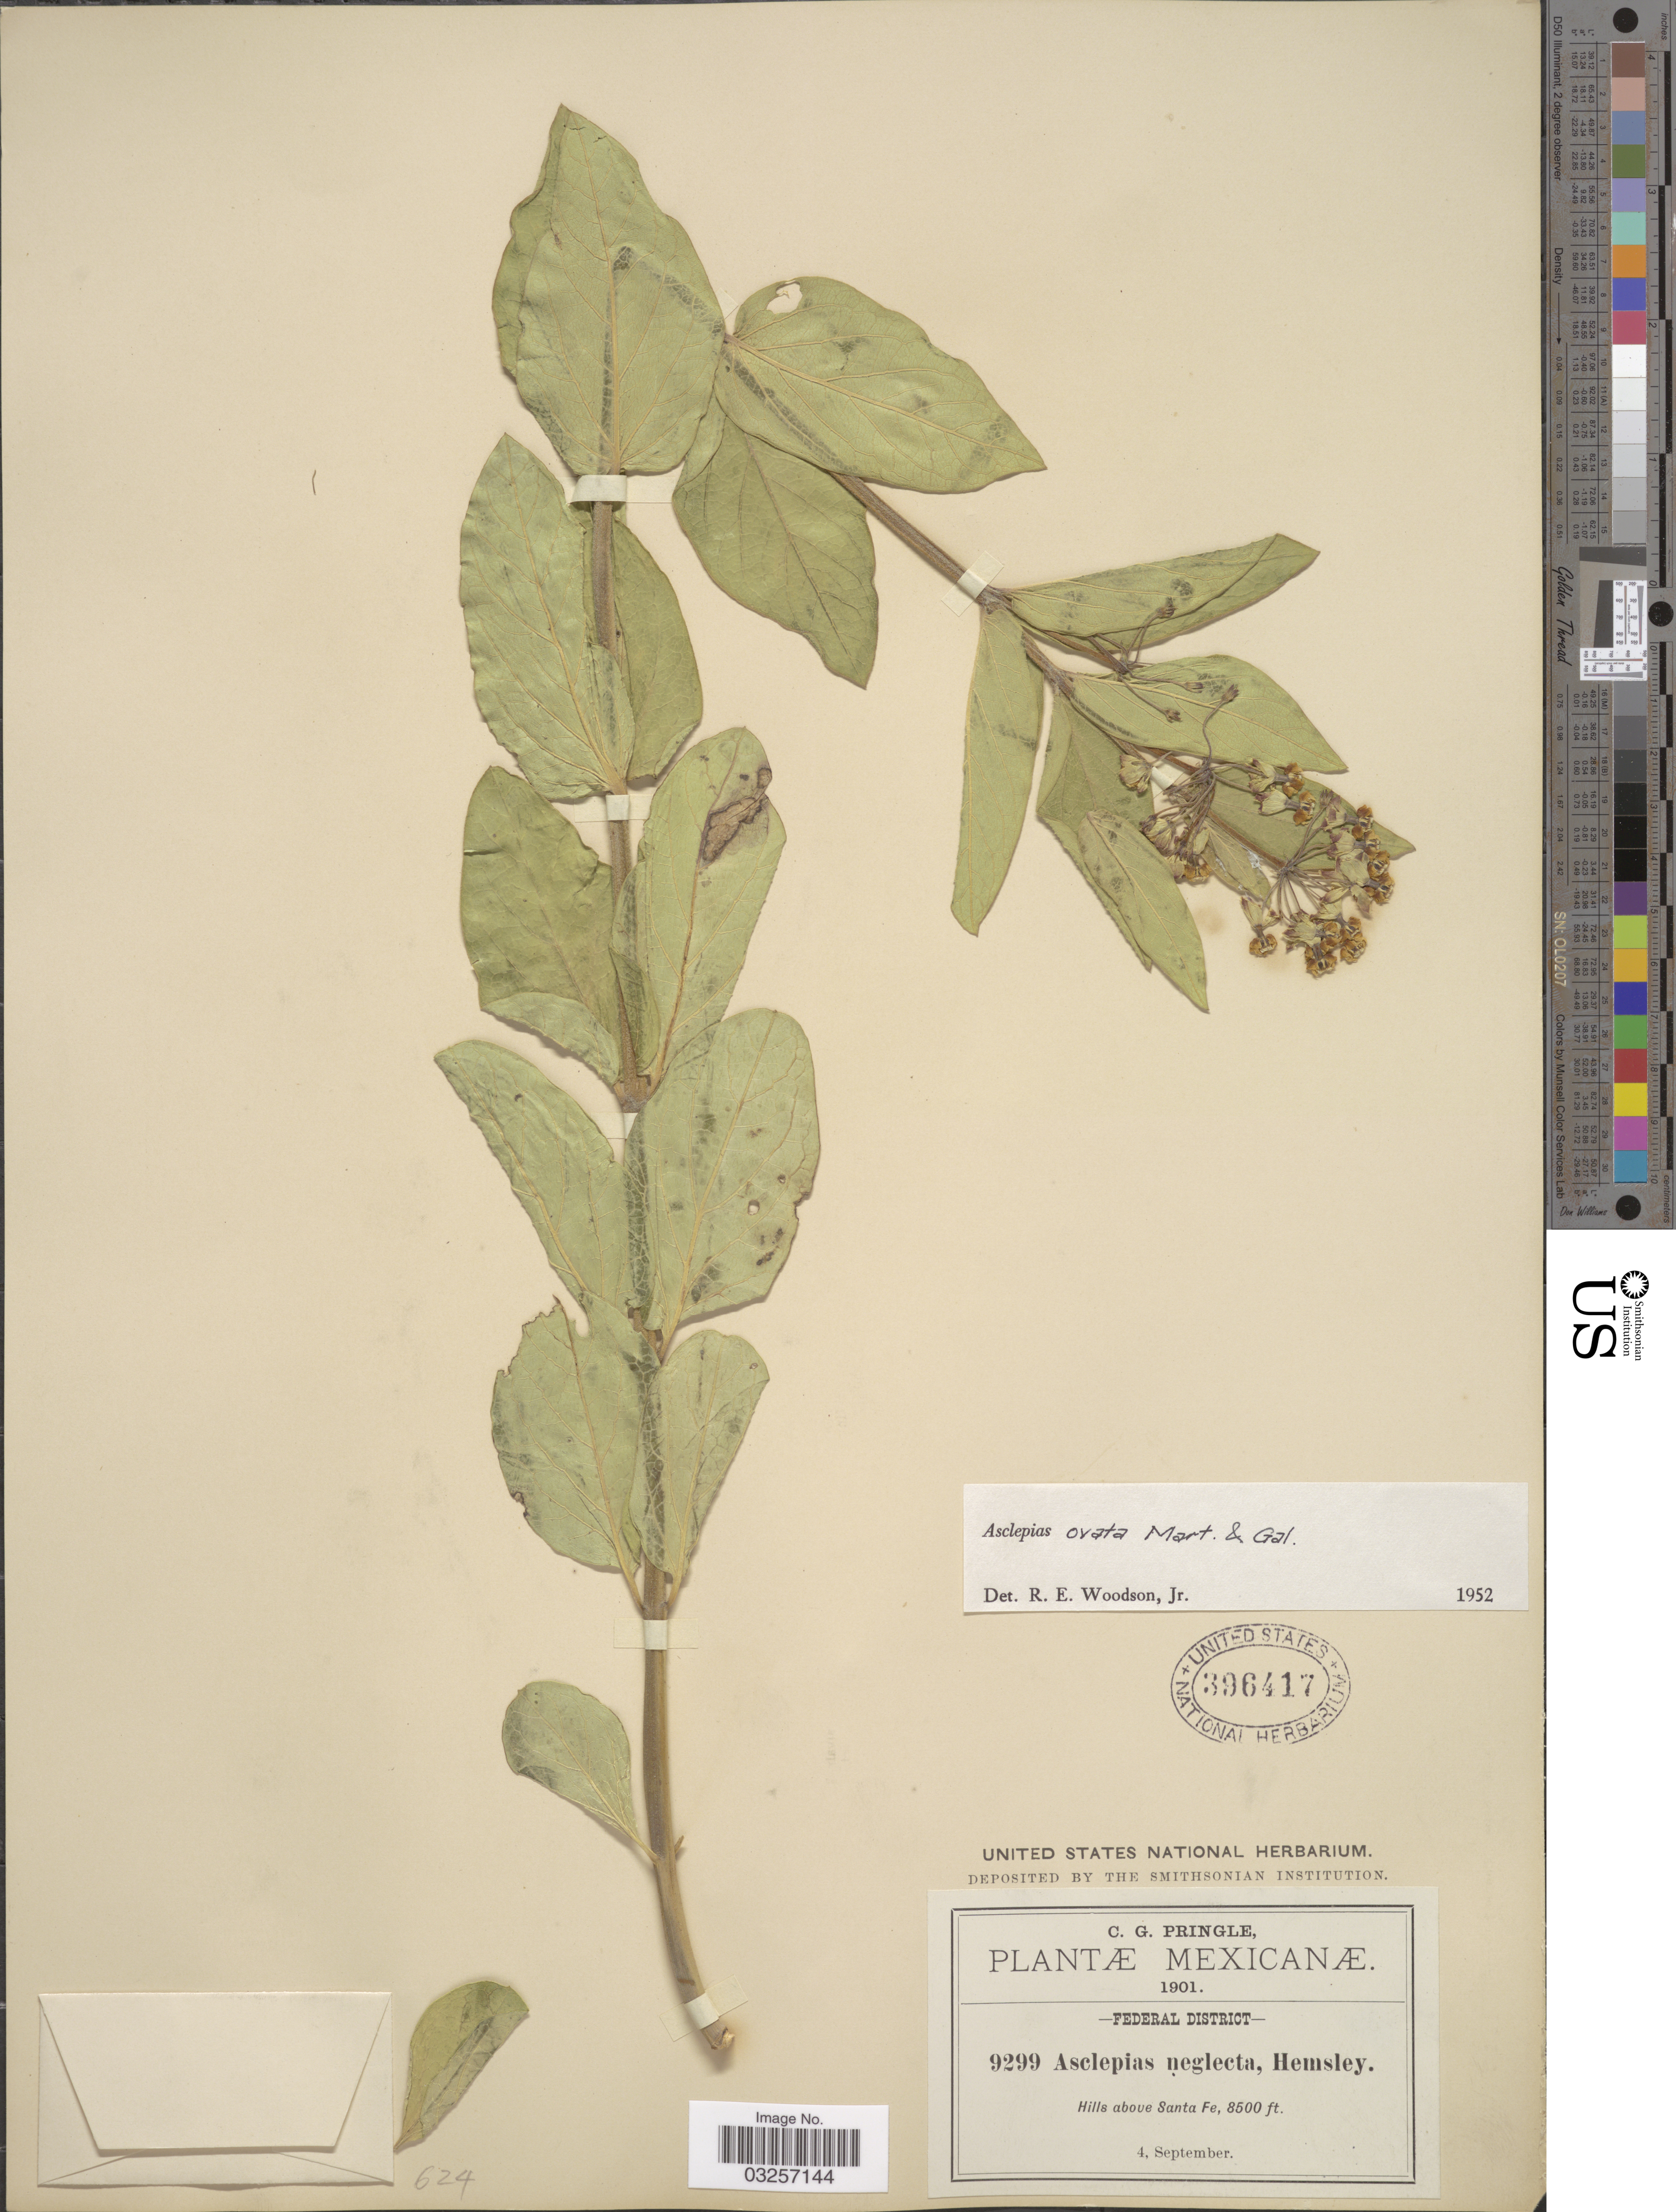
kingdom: Plantae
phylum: Tracheophyta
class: Magnoliopsida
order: Gentianales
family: Apocynaceae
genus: Asclepias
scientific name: Asclepias ovata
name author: M. Martens & Galeotti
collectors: C. G. Pringle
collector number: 9299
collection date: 1901-09-04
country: Mexico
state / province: Distrito Federal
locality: Federal District. Hills above Santa Fe.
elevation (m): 2591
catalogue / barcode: US 396417